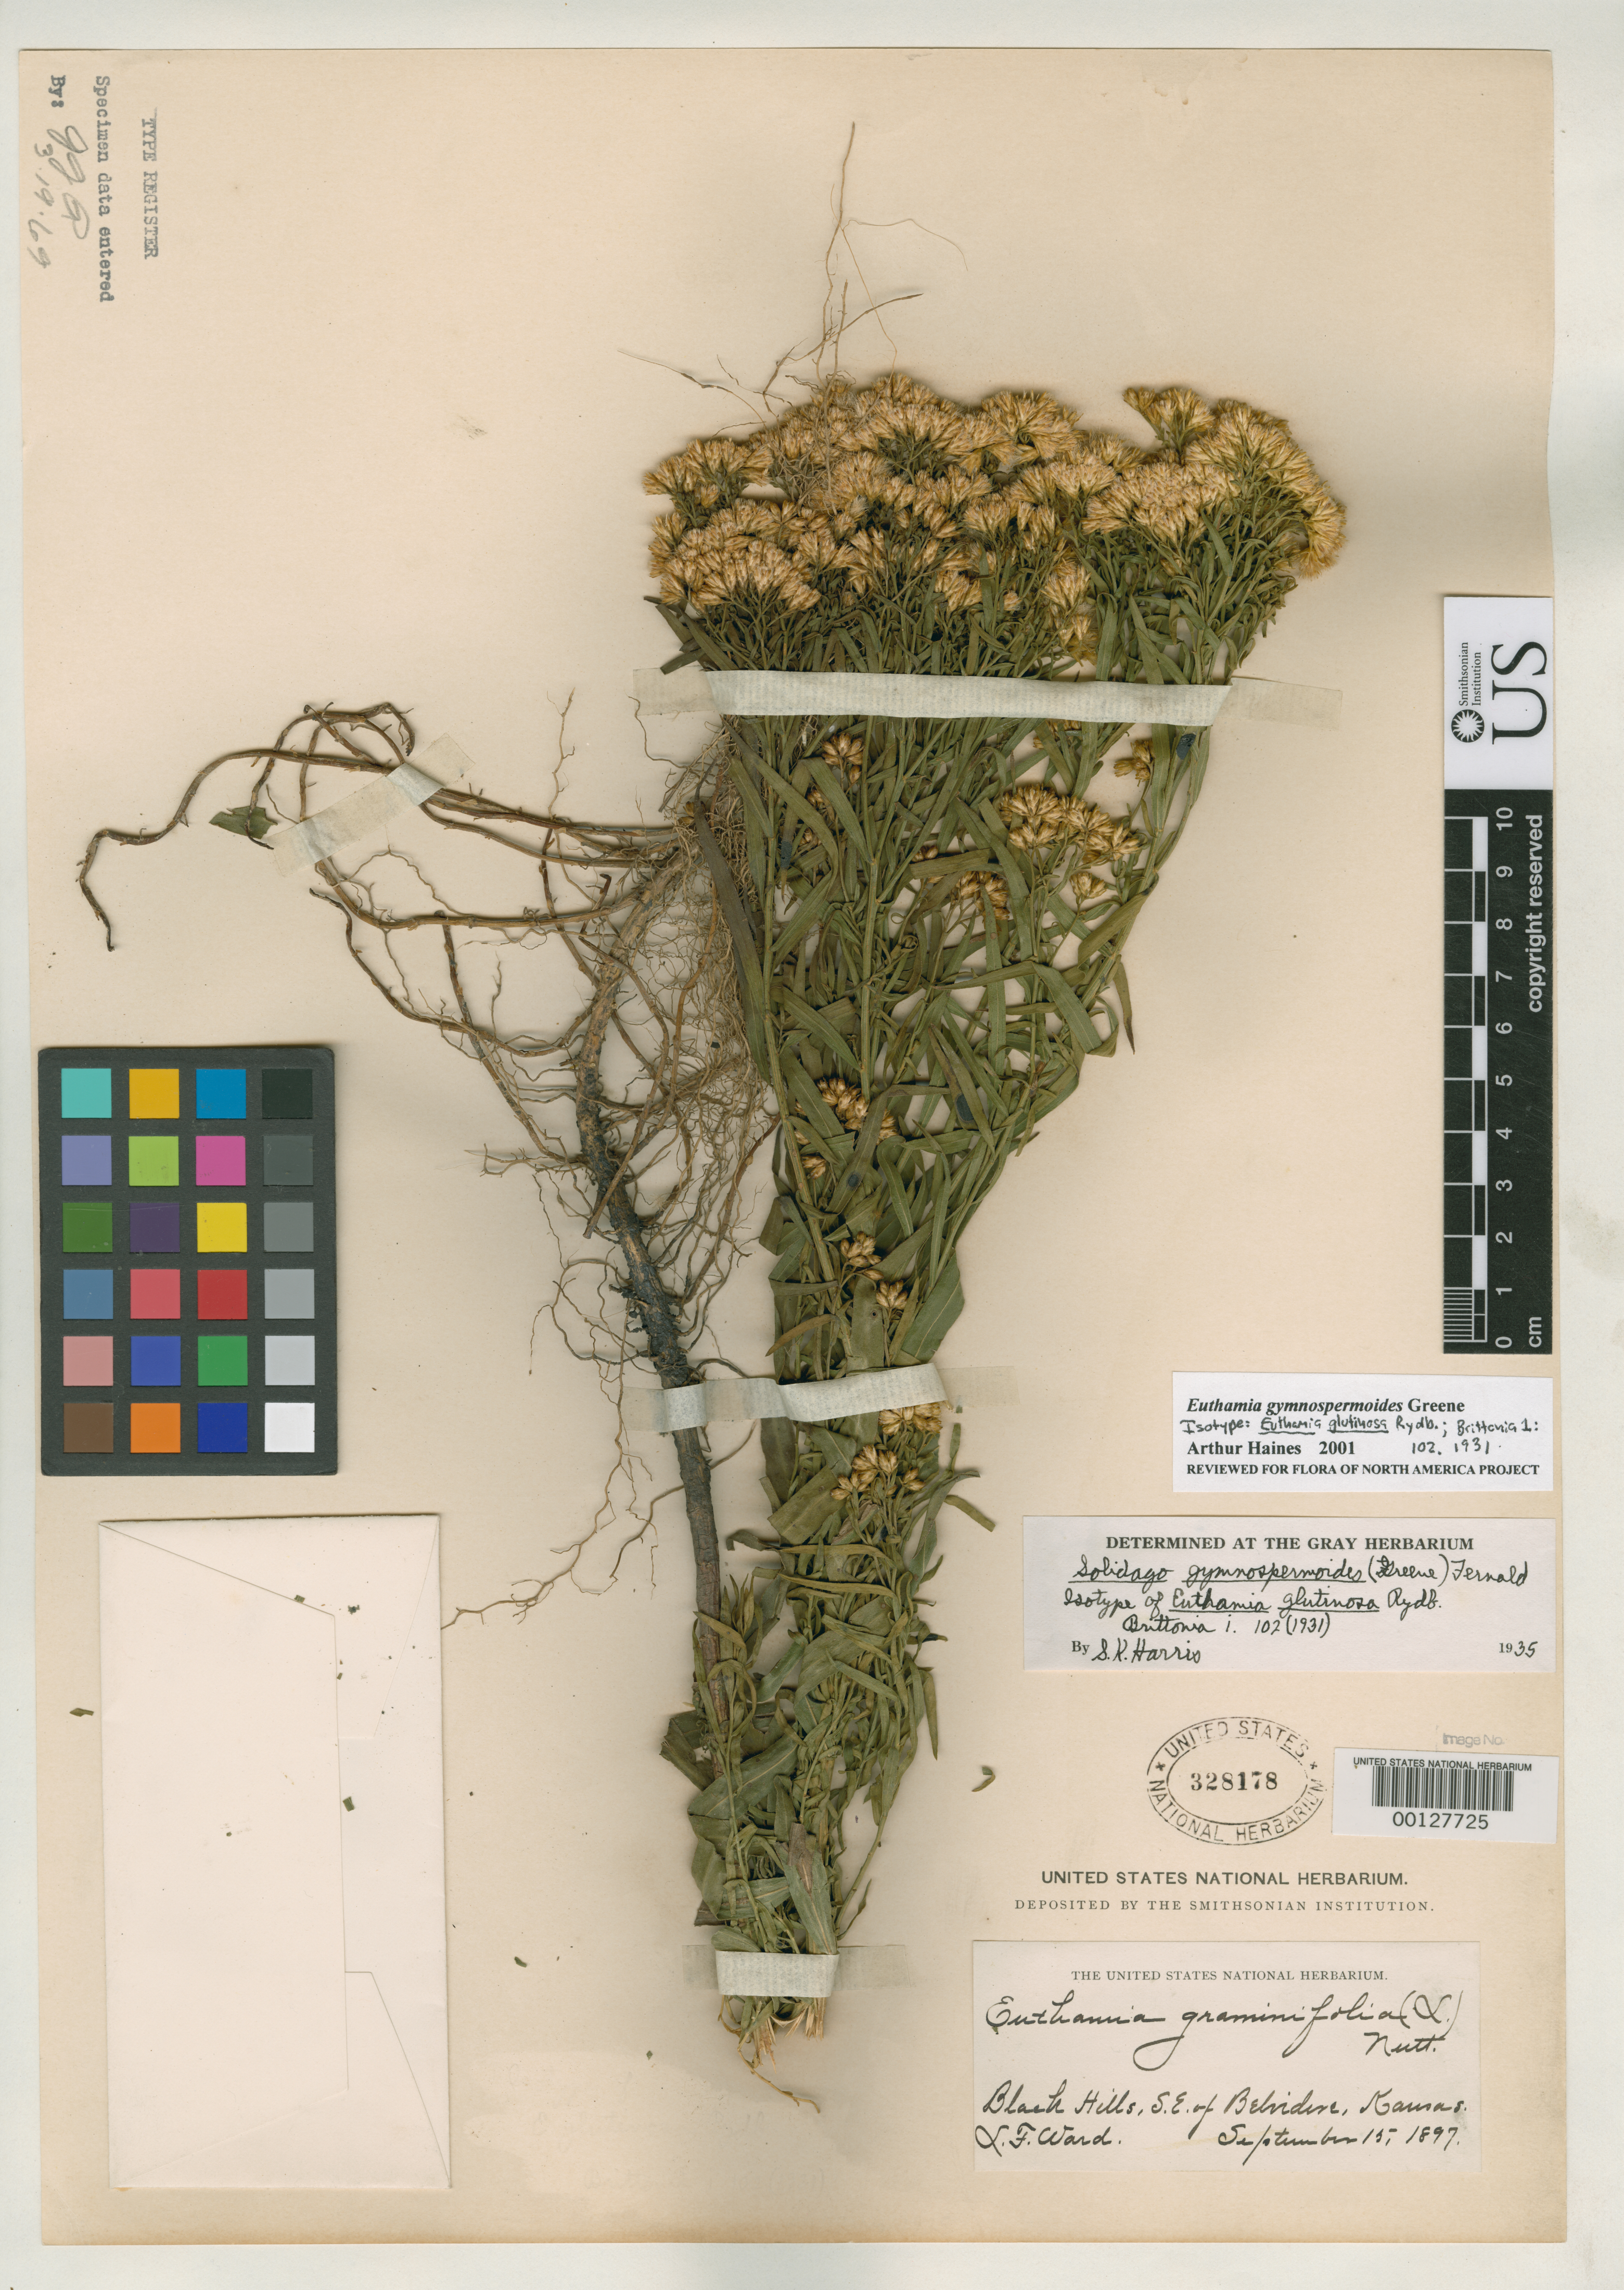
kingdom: Plantae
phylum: Tracheophyta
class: Magnoliopsida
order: Asterales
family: Asteraceae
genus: Euthamia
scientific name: Euthamia glutinosa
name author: Rydb.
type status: Isotype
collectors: L. F. Ward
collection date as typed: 15 Sep 1897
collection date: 1897-09-15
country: United States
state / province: Kansas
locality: Black Hills S of Belvidere.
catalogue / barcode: US 328178